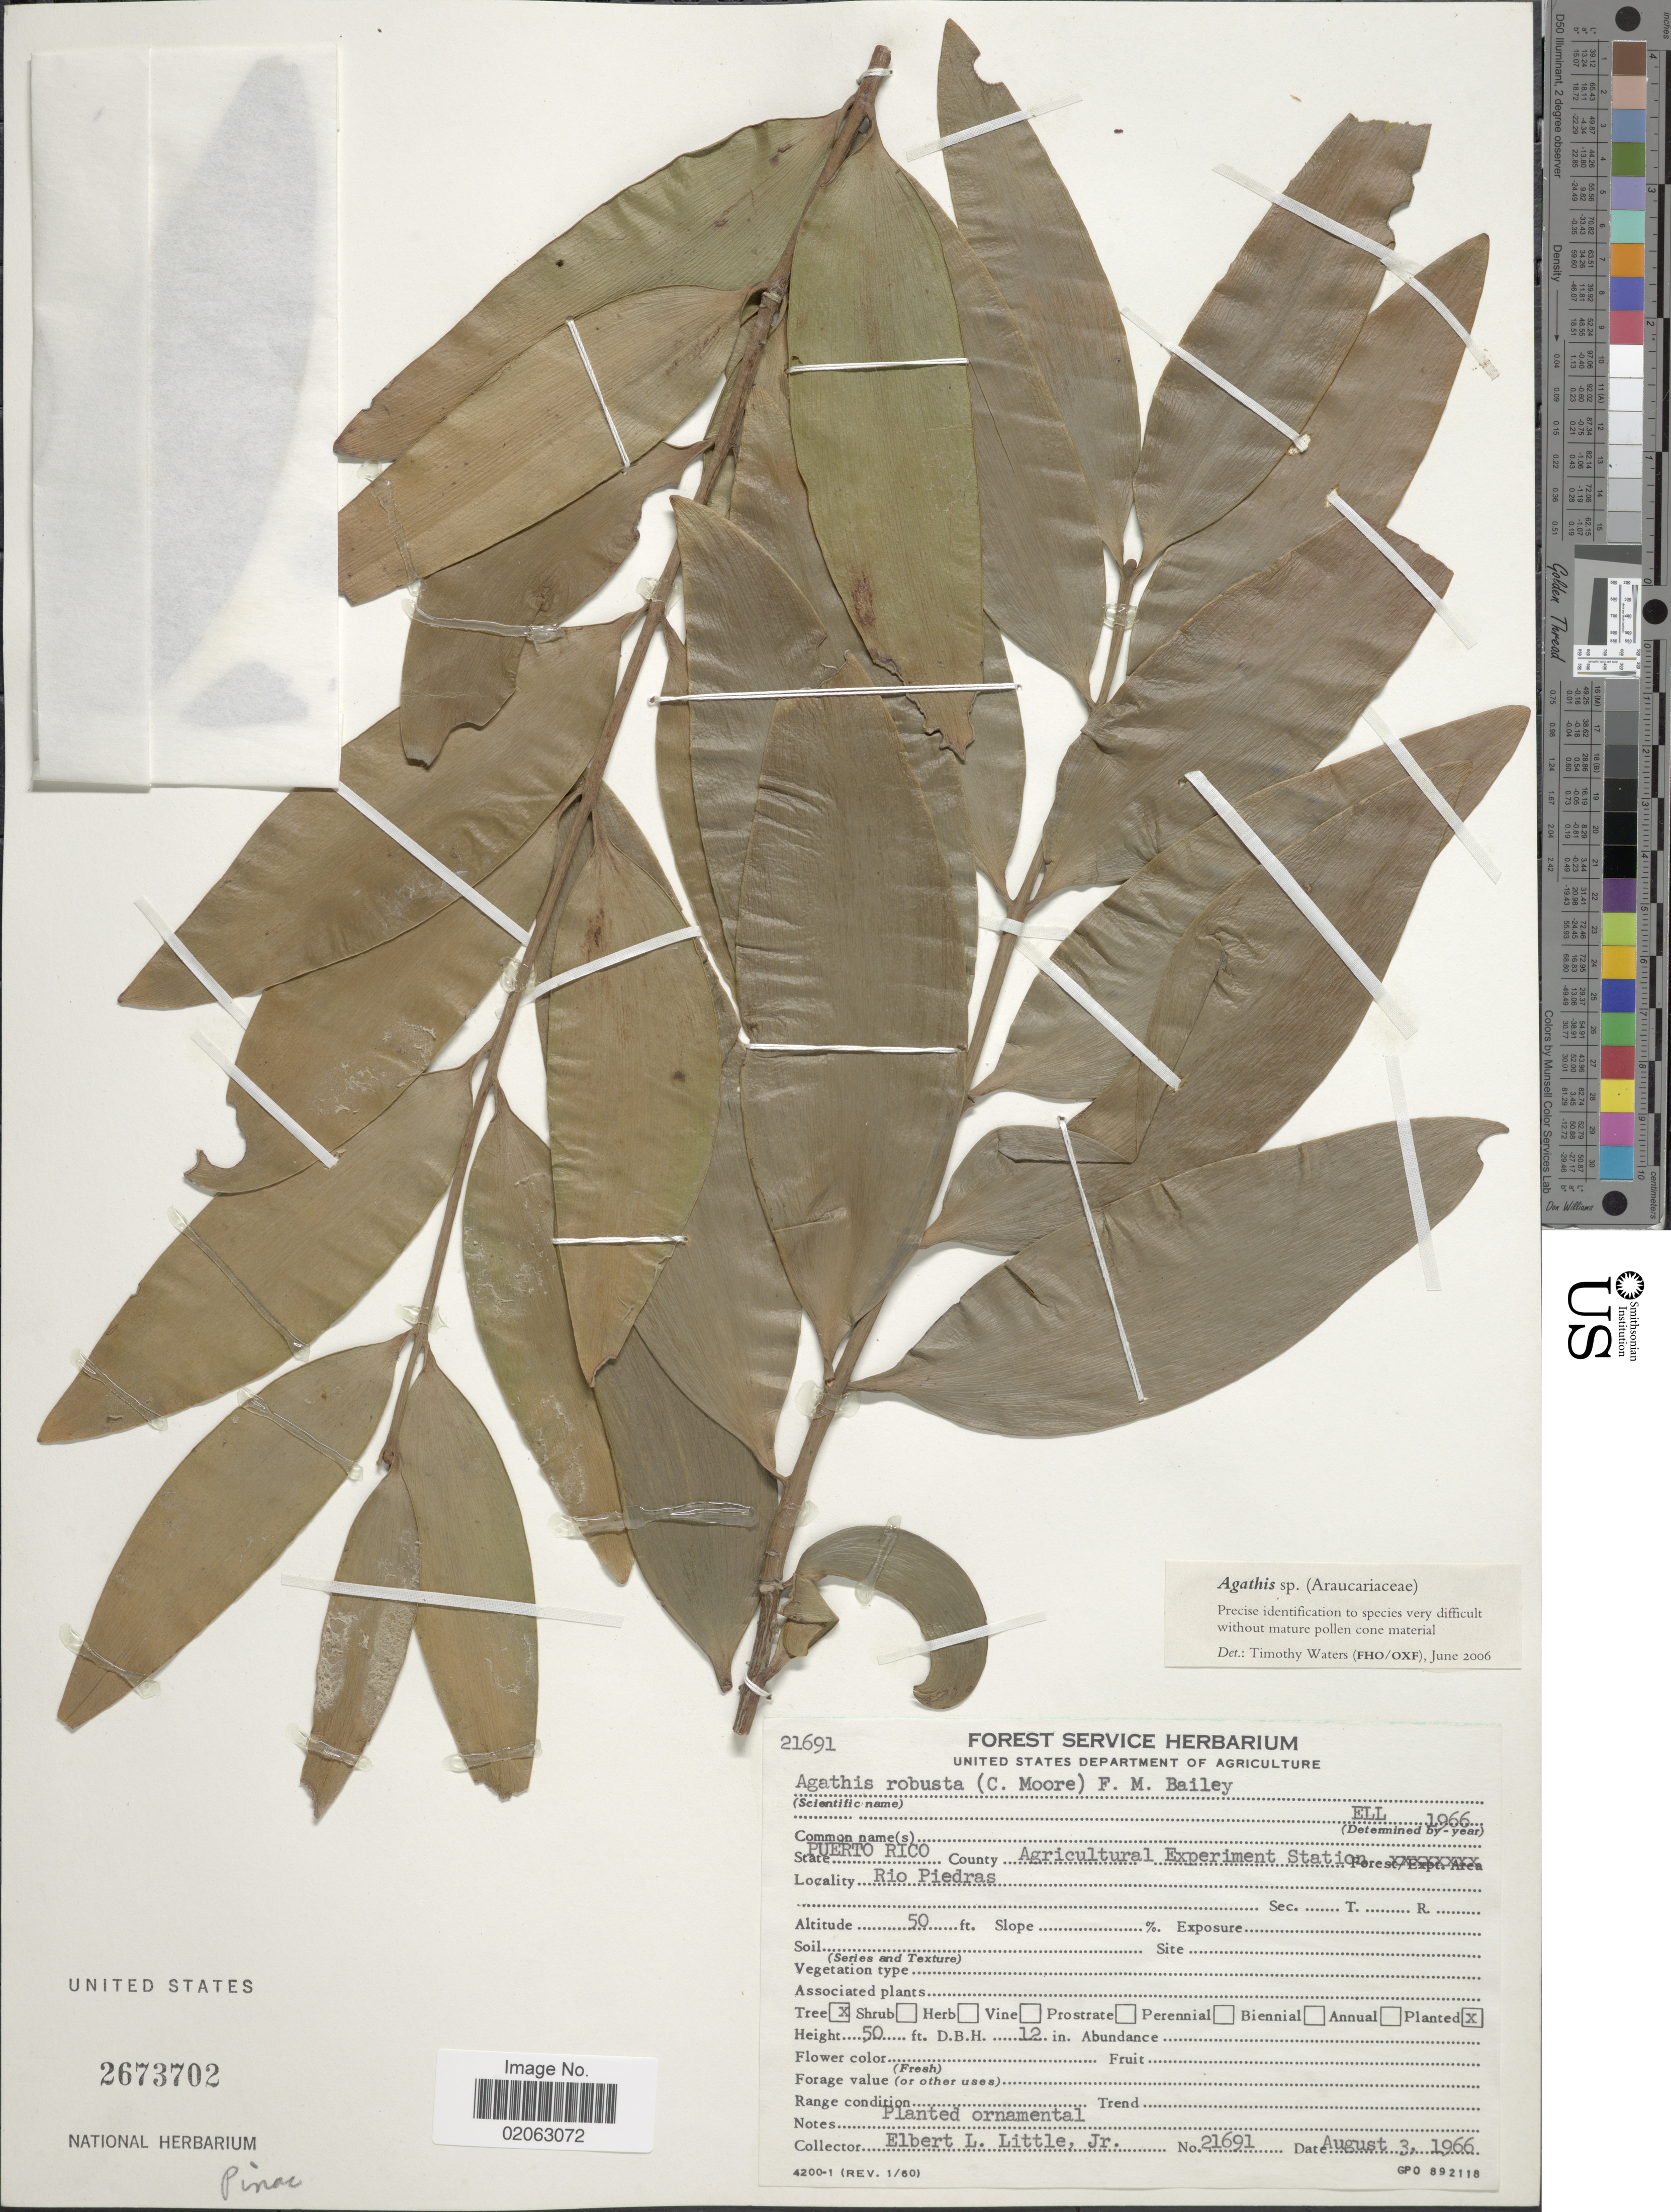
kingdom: Plantae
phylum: Tracheophyta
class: Pinopsida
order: Pinales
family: Araucariaceae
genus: Agathis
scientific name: Agathis sp.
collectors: E. L. Little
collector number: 21691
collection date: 1966-08-03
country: Puerto Rico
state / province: Rio Piedras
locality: County Agricultural Experiment Station, Rio Piedras.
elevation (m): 15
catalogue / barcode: US 2673702